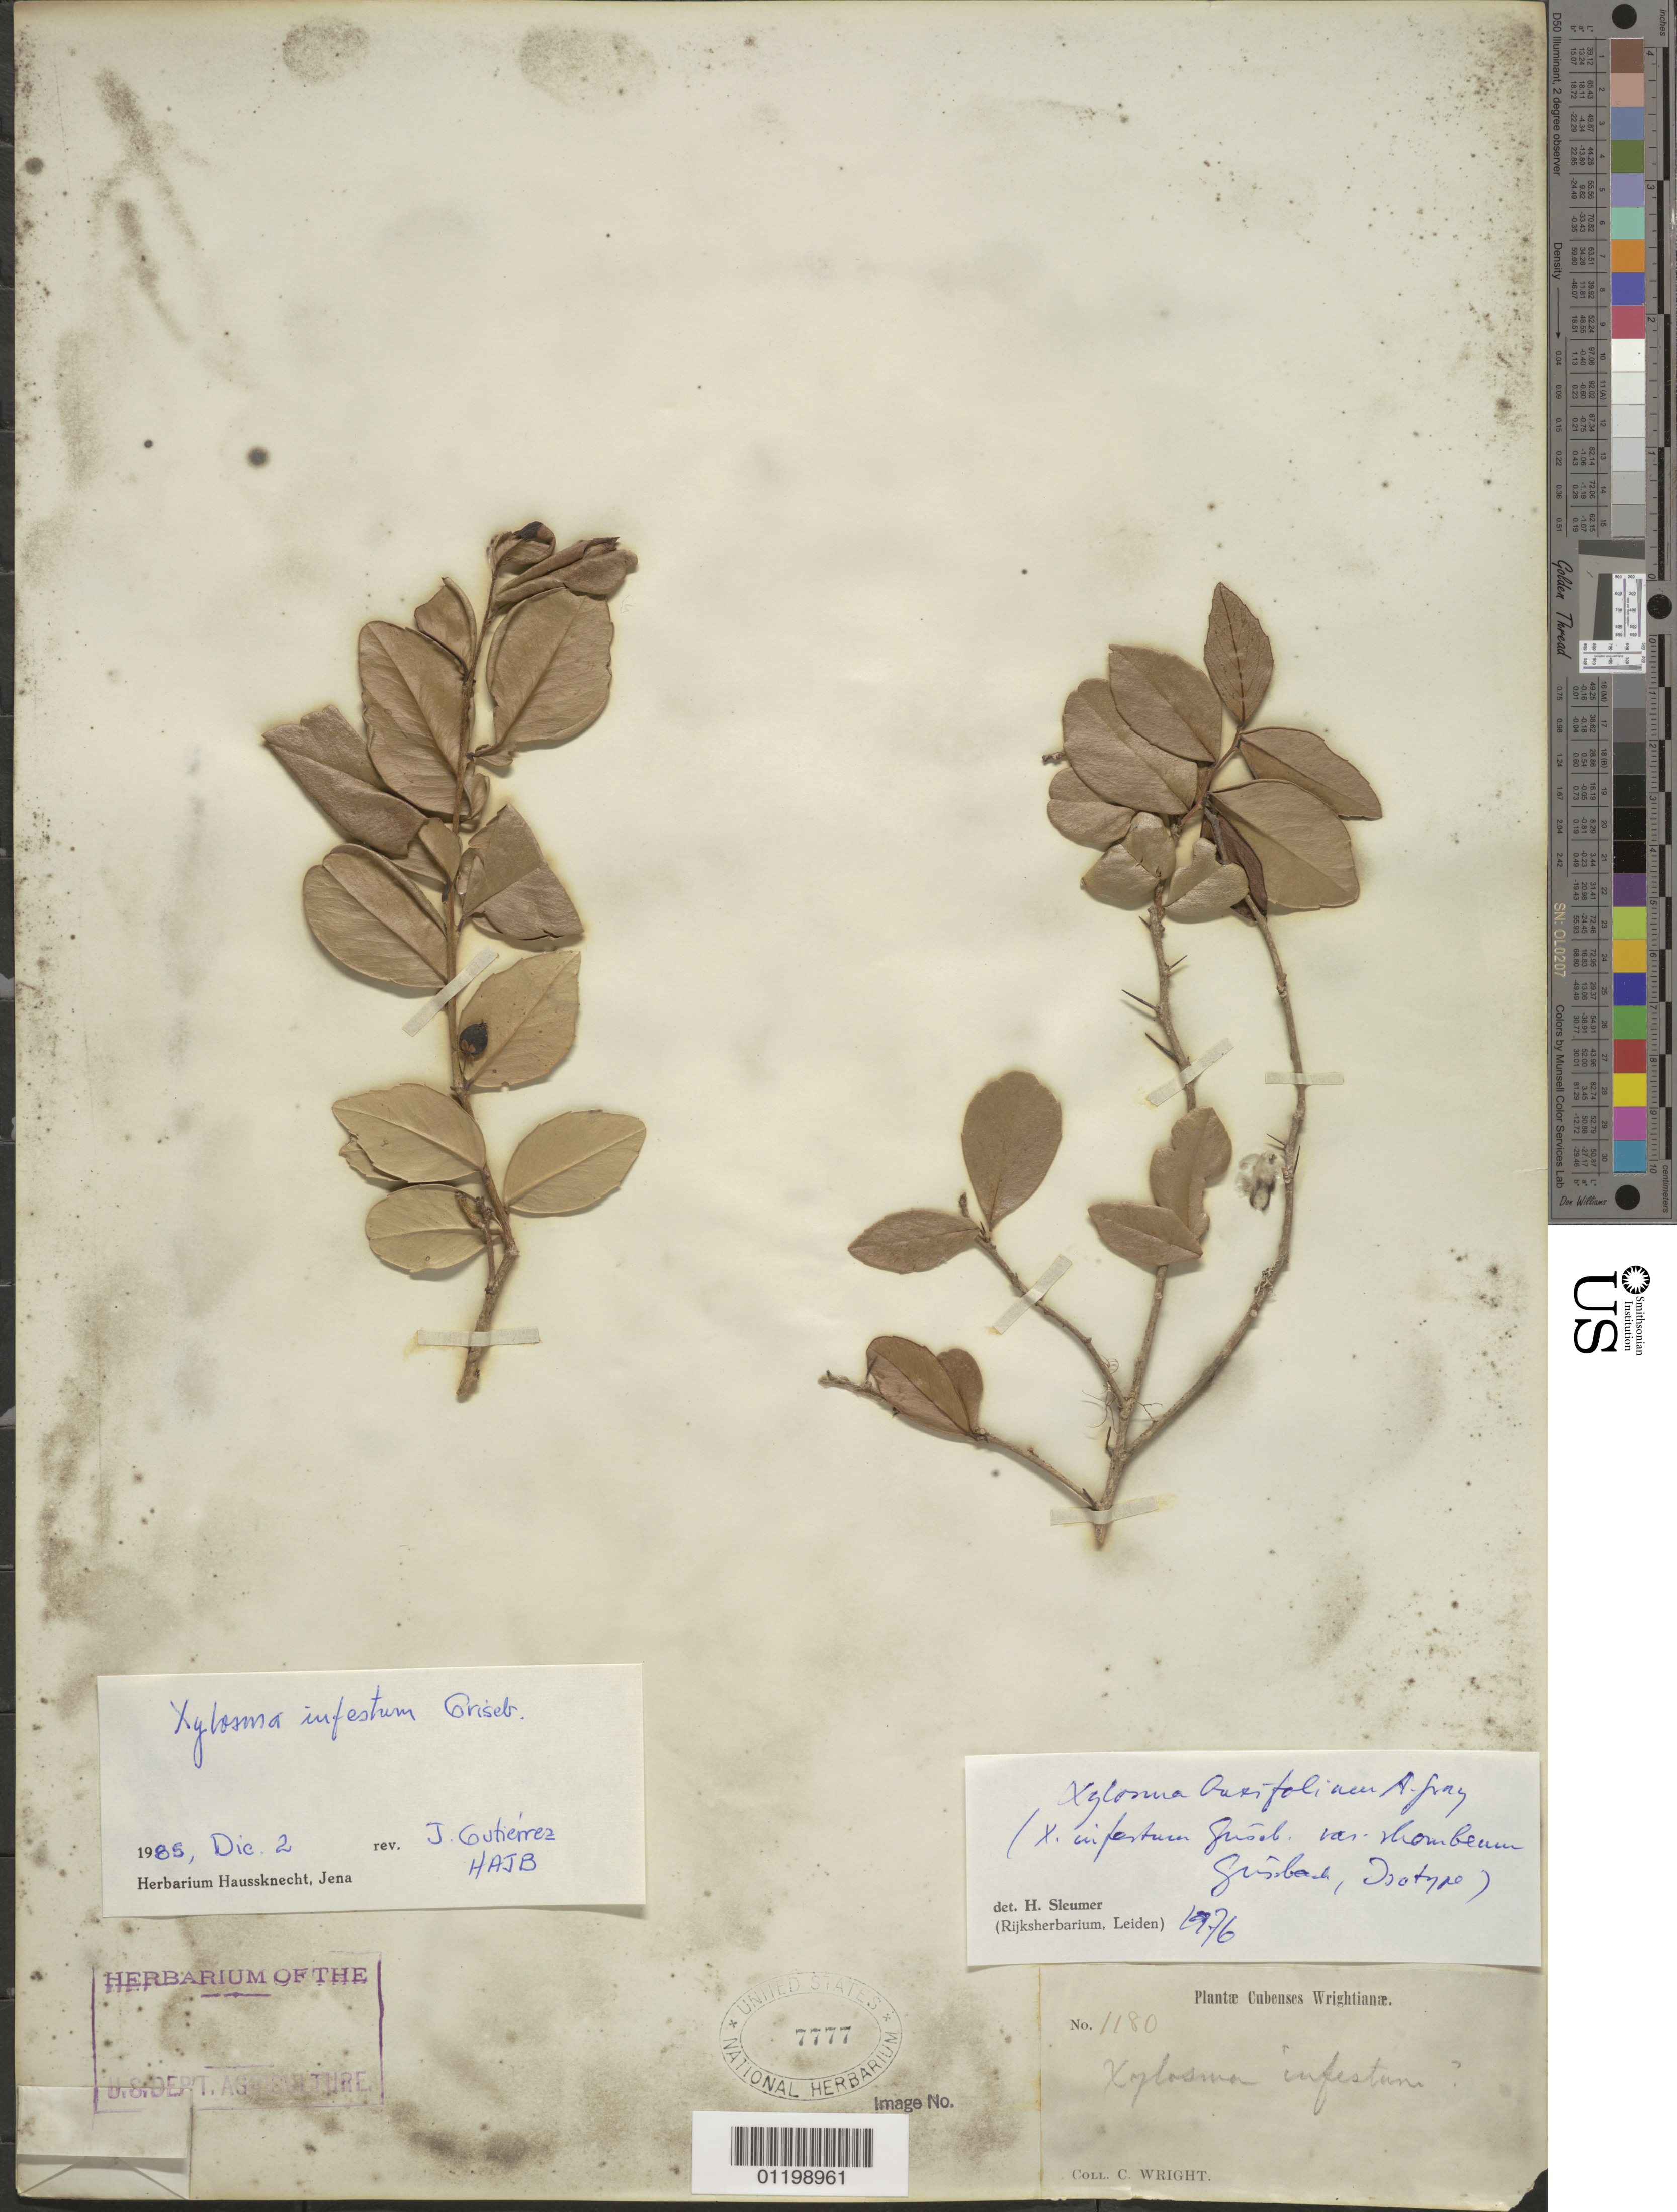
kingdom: Plantae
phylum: Tracheophyta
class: Magnoliopsida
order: Malpighiales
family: Salicaceae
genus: Xylosma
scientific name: Xylosma infesta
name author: Griseb.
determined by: Gutierrez, J.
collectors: C. Wright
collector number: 1180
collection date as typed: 18--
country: Cuba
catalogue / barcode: US 7777